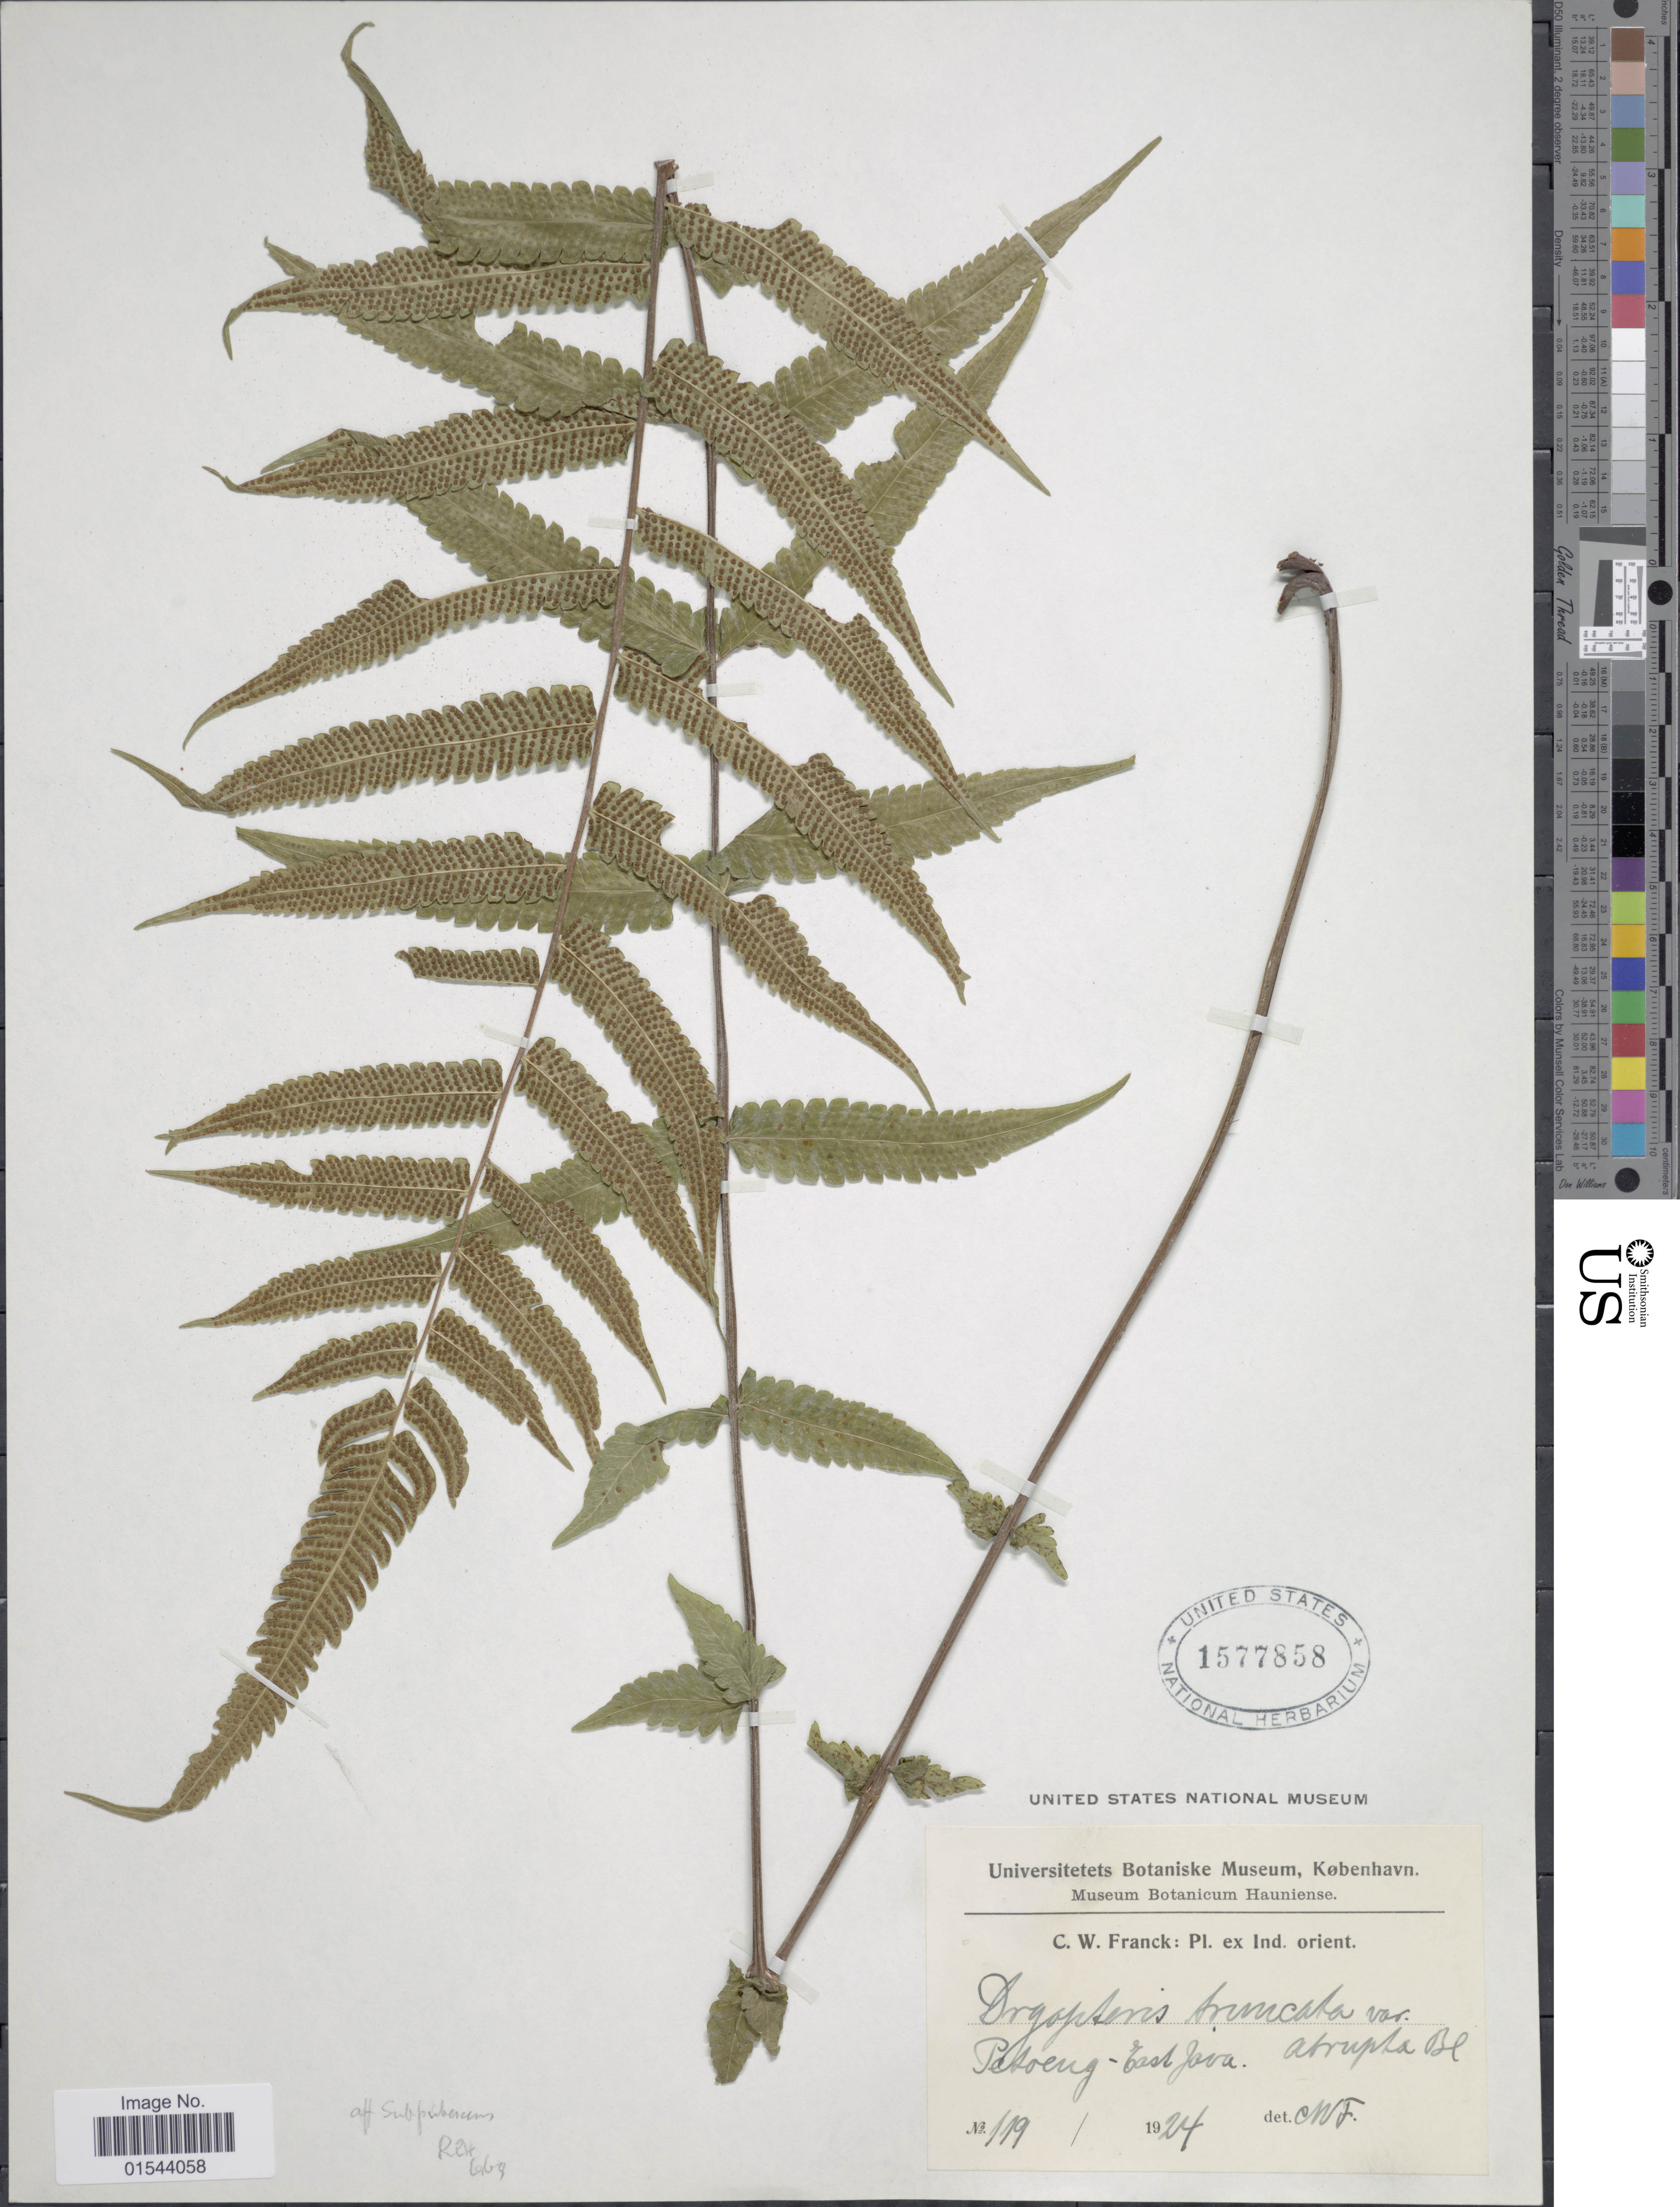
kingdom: Plantae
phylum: Tracheophyta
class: Polypodiopsida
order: Polypodiales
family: Thelypteridaceae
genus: Christella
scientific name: Christella subpubescens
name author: (Blume) Holttum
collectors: C. Franck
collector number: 119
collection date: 1924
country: Indonesia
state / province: Java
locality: Ind. orient, Patoeng-East Java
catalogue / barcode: US 1577858